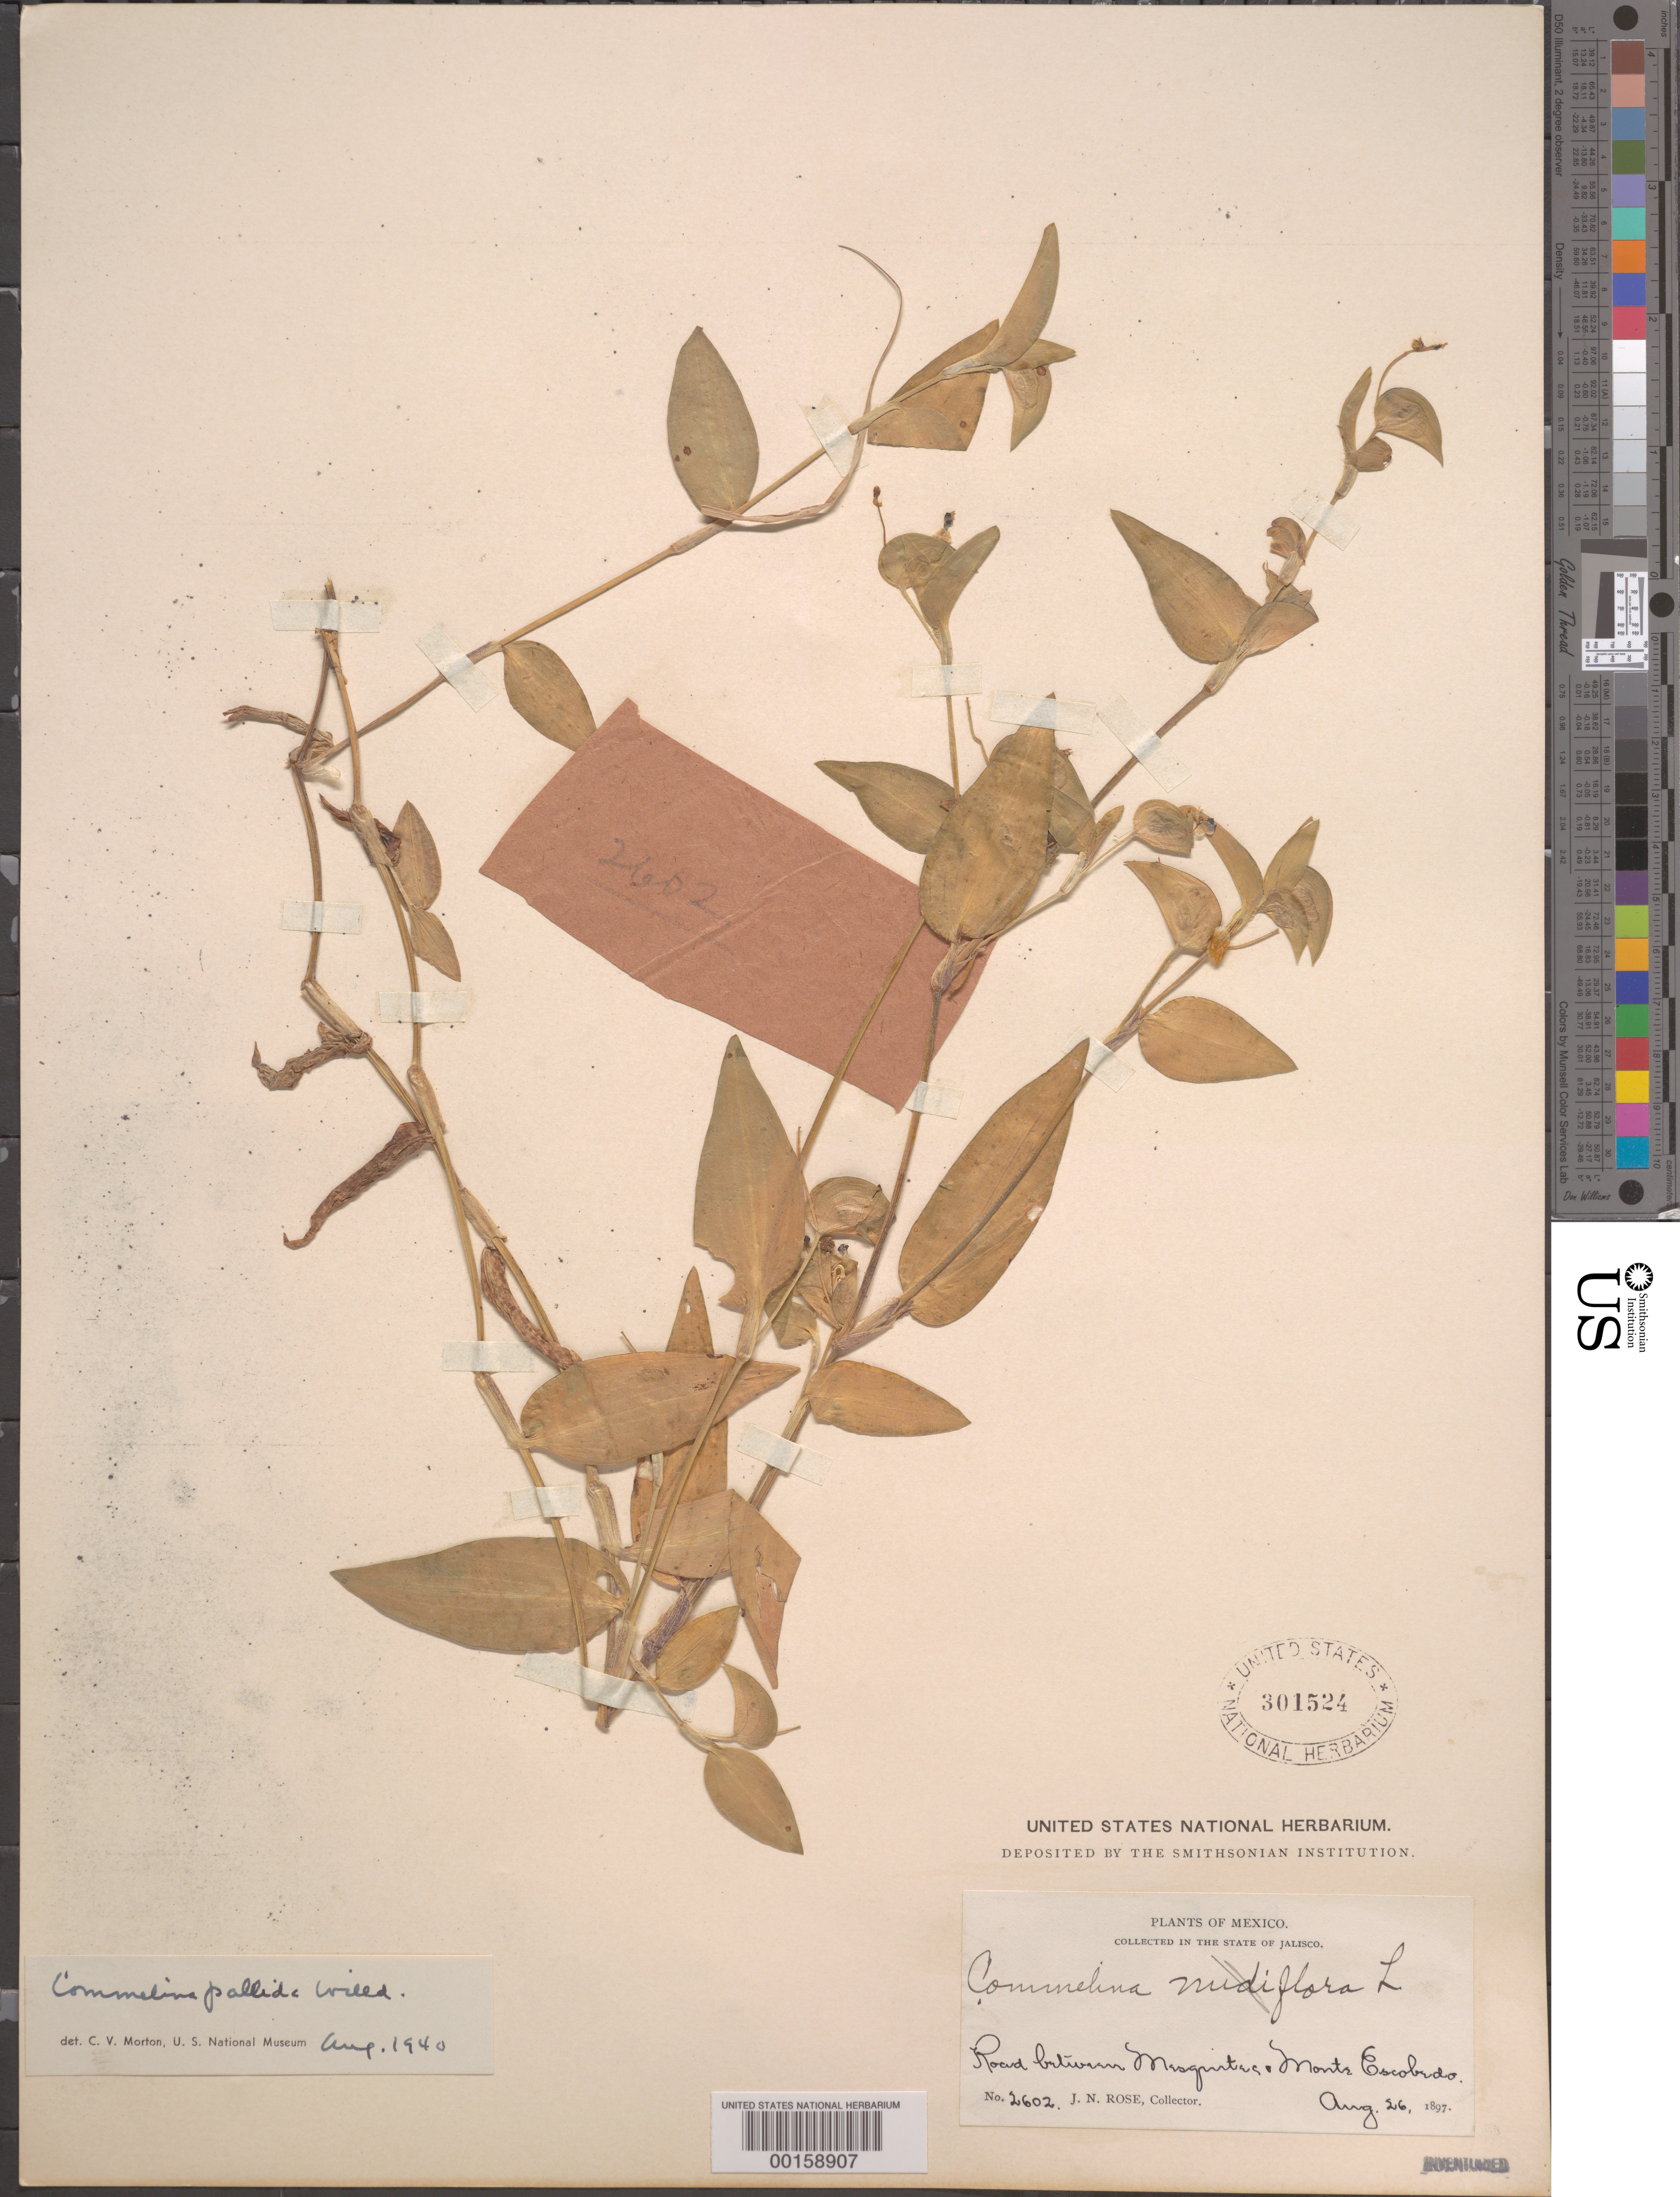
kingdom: Plantae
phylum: Tracheophyta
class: Liliopsida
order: Commelinales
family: Commelinaceae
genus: Commelina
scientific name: Commelina pallida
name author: Willd.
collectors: J. N. Rose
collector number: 2602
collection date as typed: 26 Aug 1897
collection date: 1897-08-26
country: Mexico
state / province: Jalisco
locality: Between Mesquitas and Monte Escoledo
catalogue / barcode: US 301524